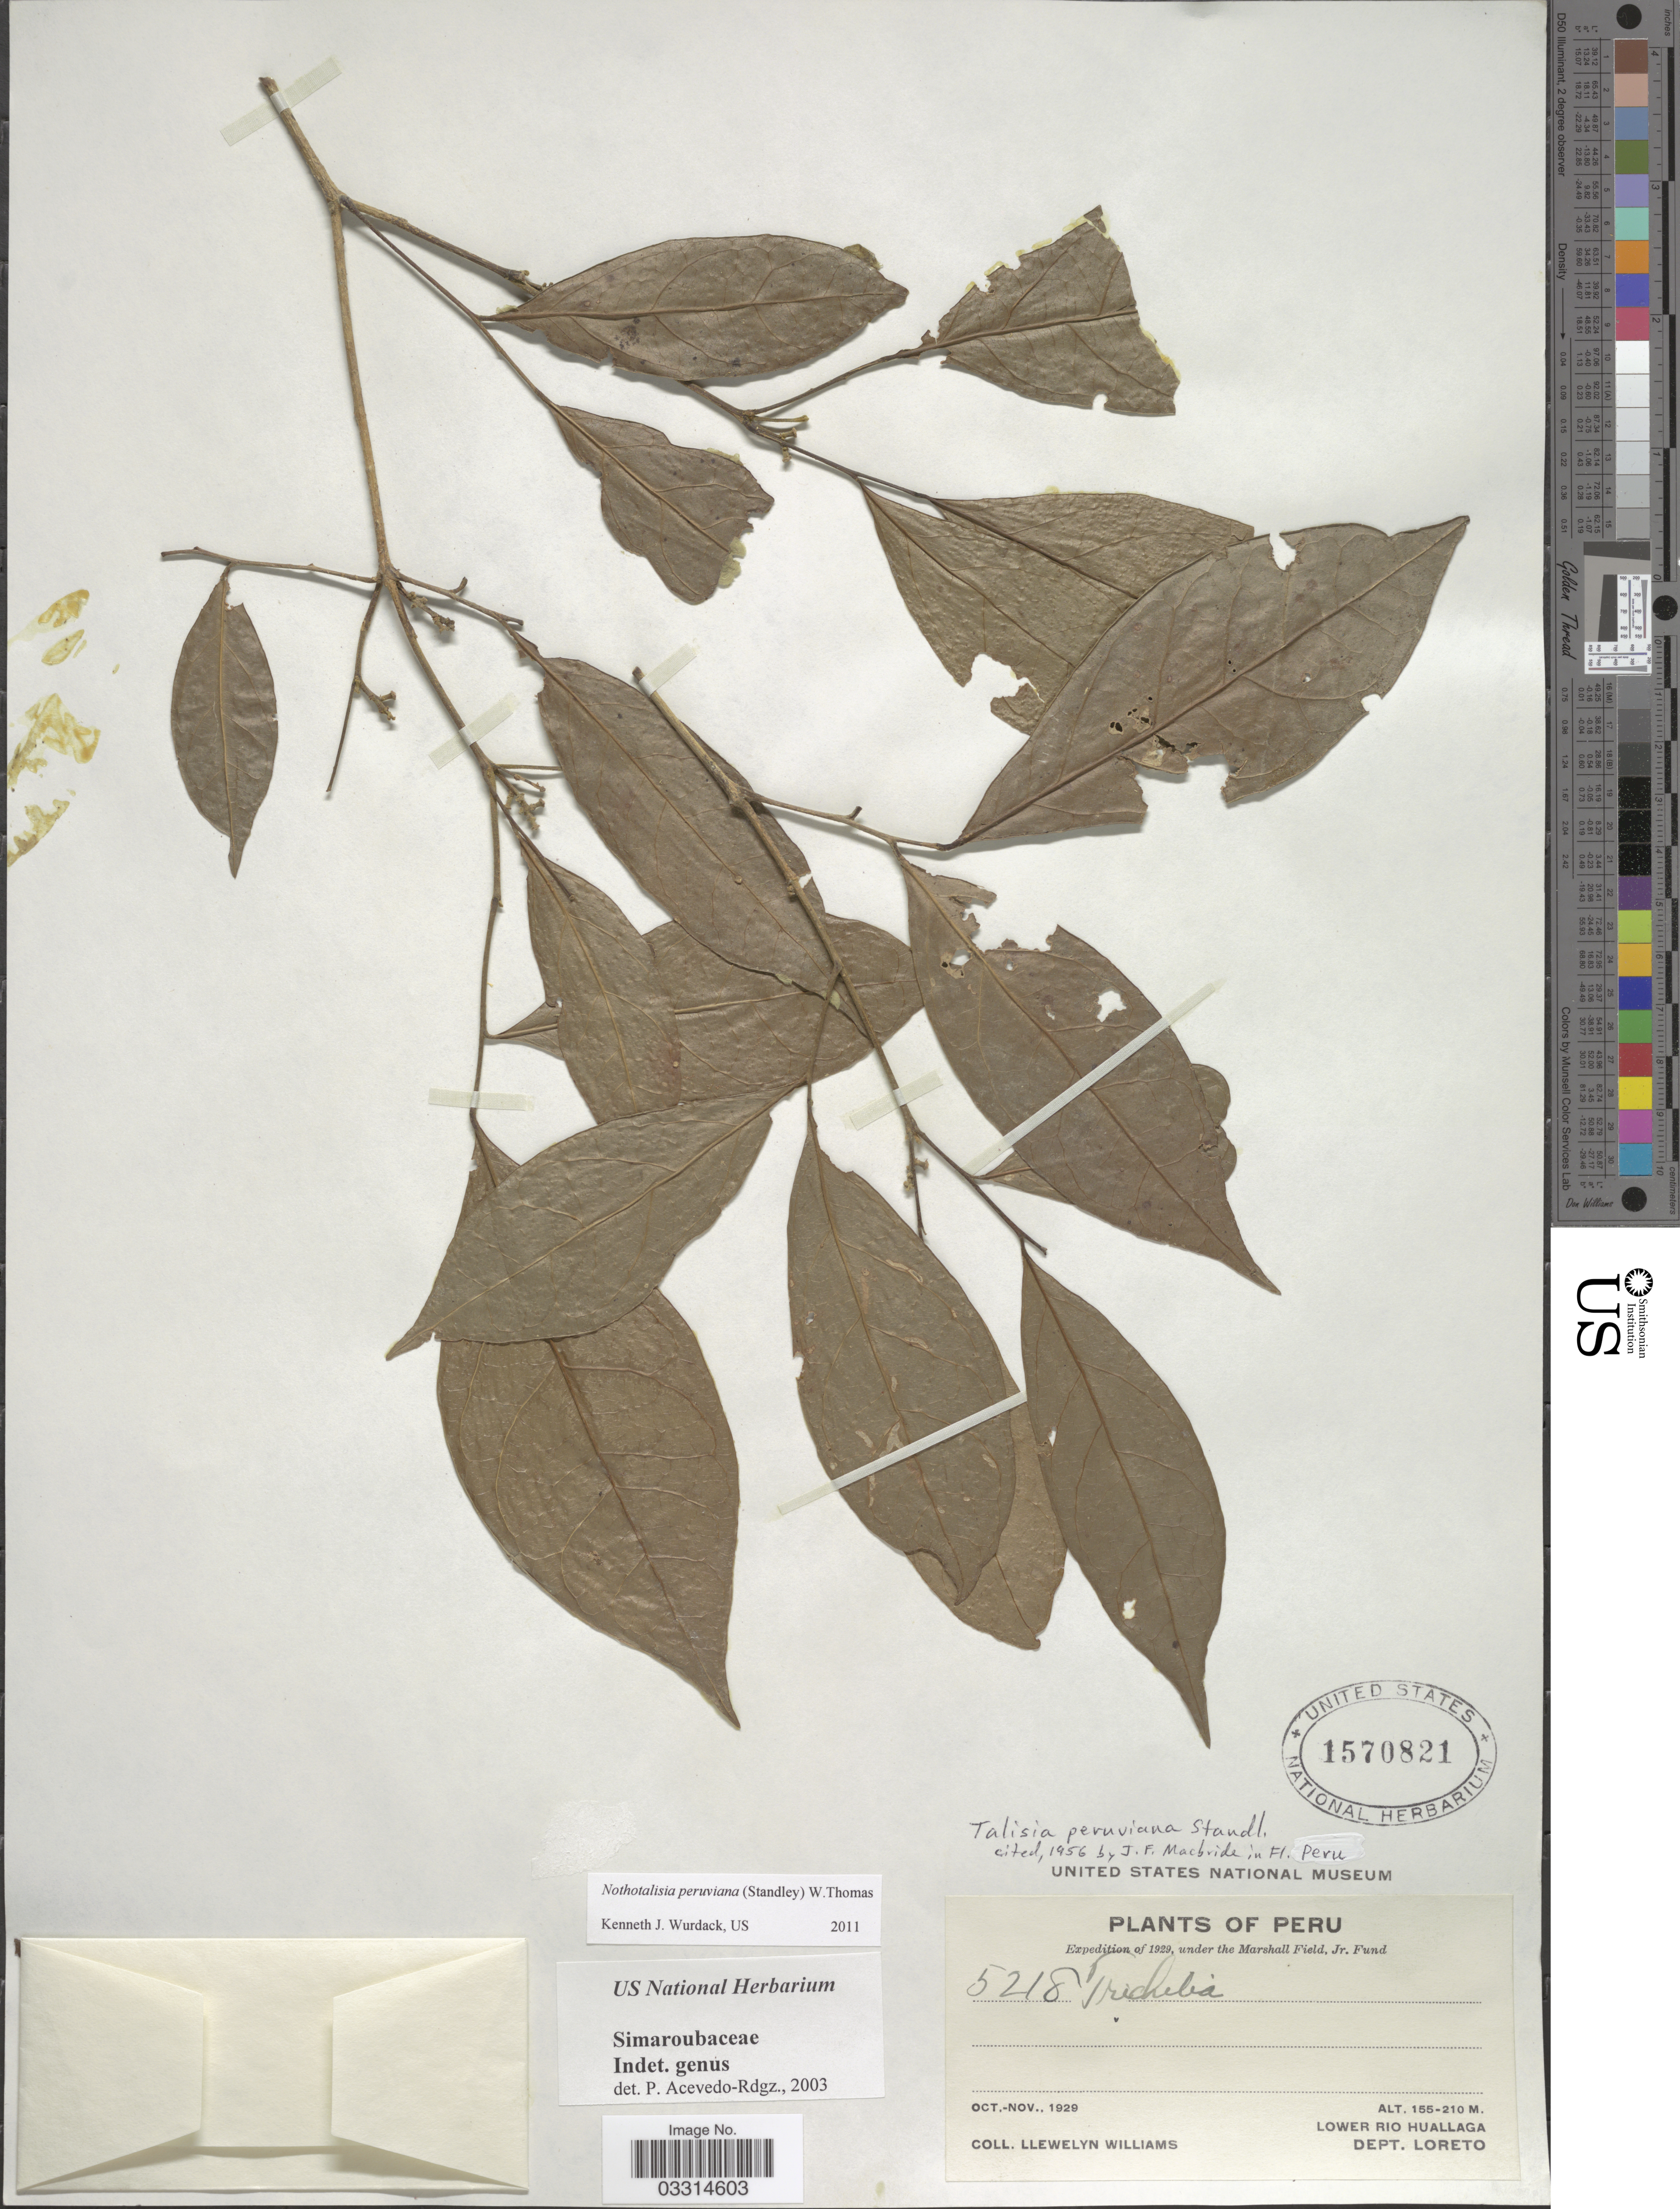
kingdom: Plantae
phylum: Tracheophyta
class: Magnoliopsida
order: Picramniales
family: Picramniaceae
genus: Nothotalisia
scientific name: Nothotalisia peruviana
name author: (Standl.) W.W. Thomas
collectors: Ll. Williams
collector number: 5218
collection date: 1929-10/1929-11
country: Peru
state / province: Loreto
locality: Lower Rio Huallaga. Dept. Loreto.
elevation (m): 155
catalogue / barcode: US 1570821